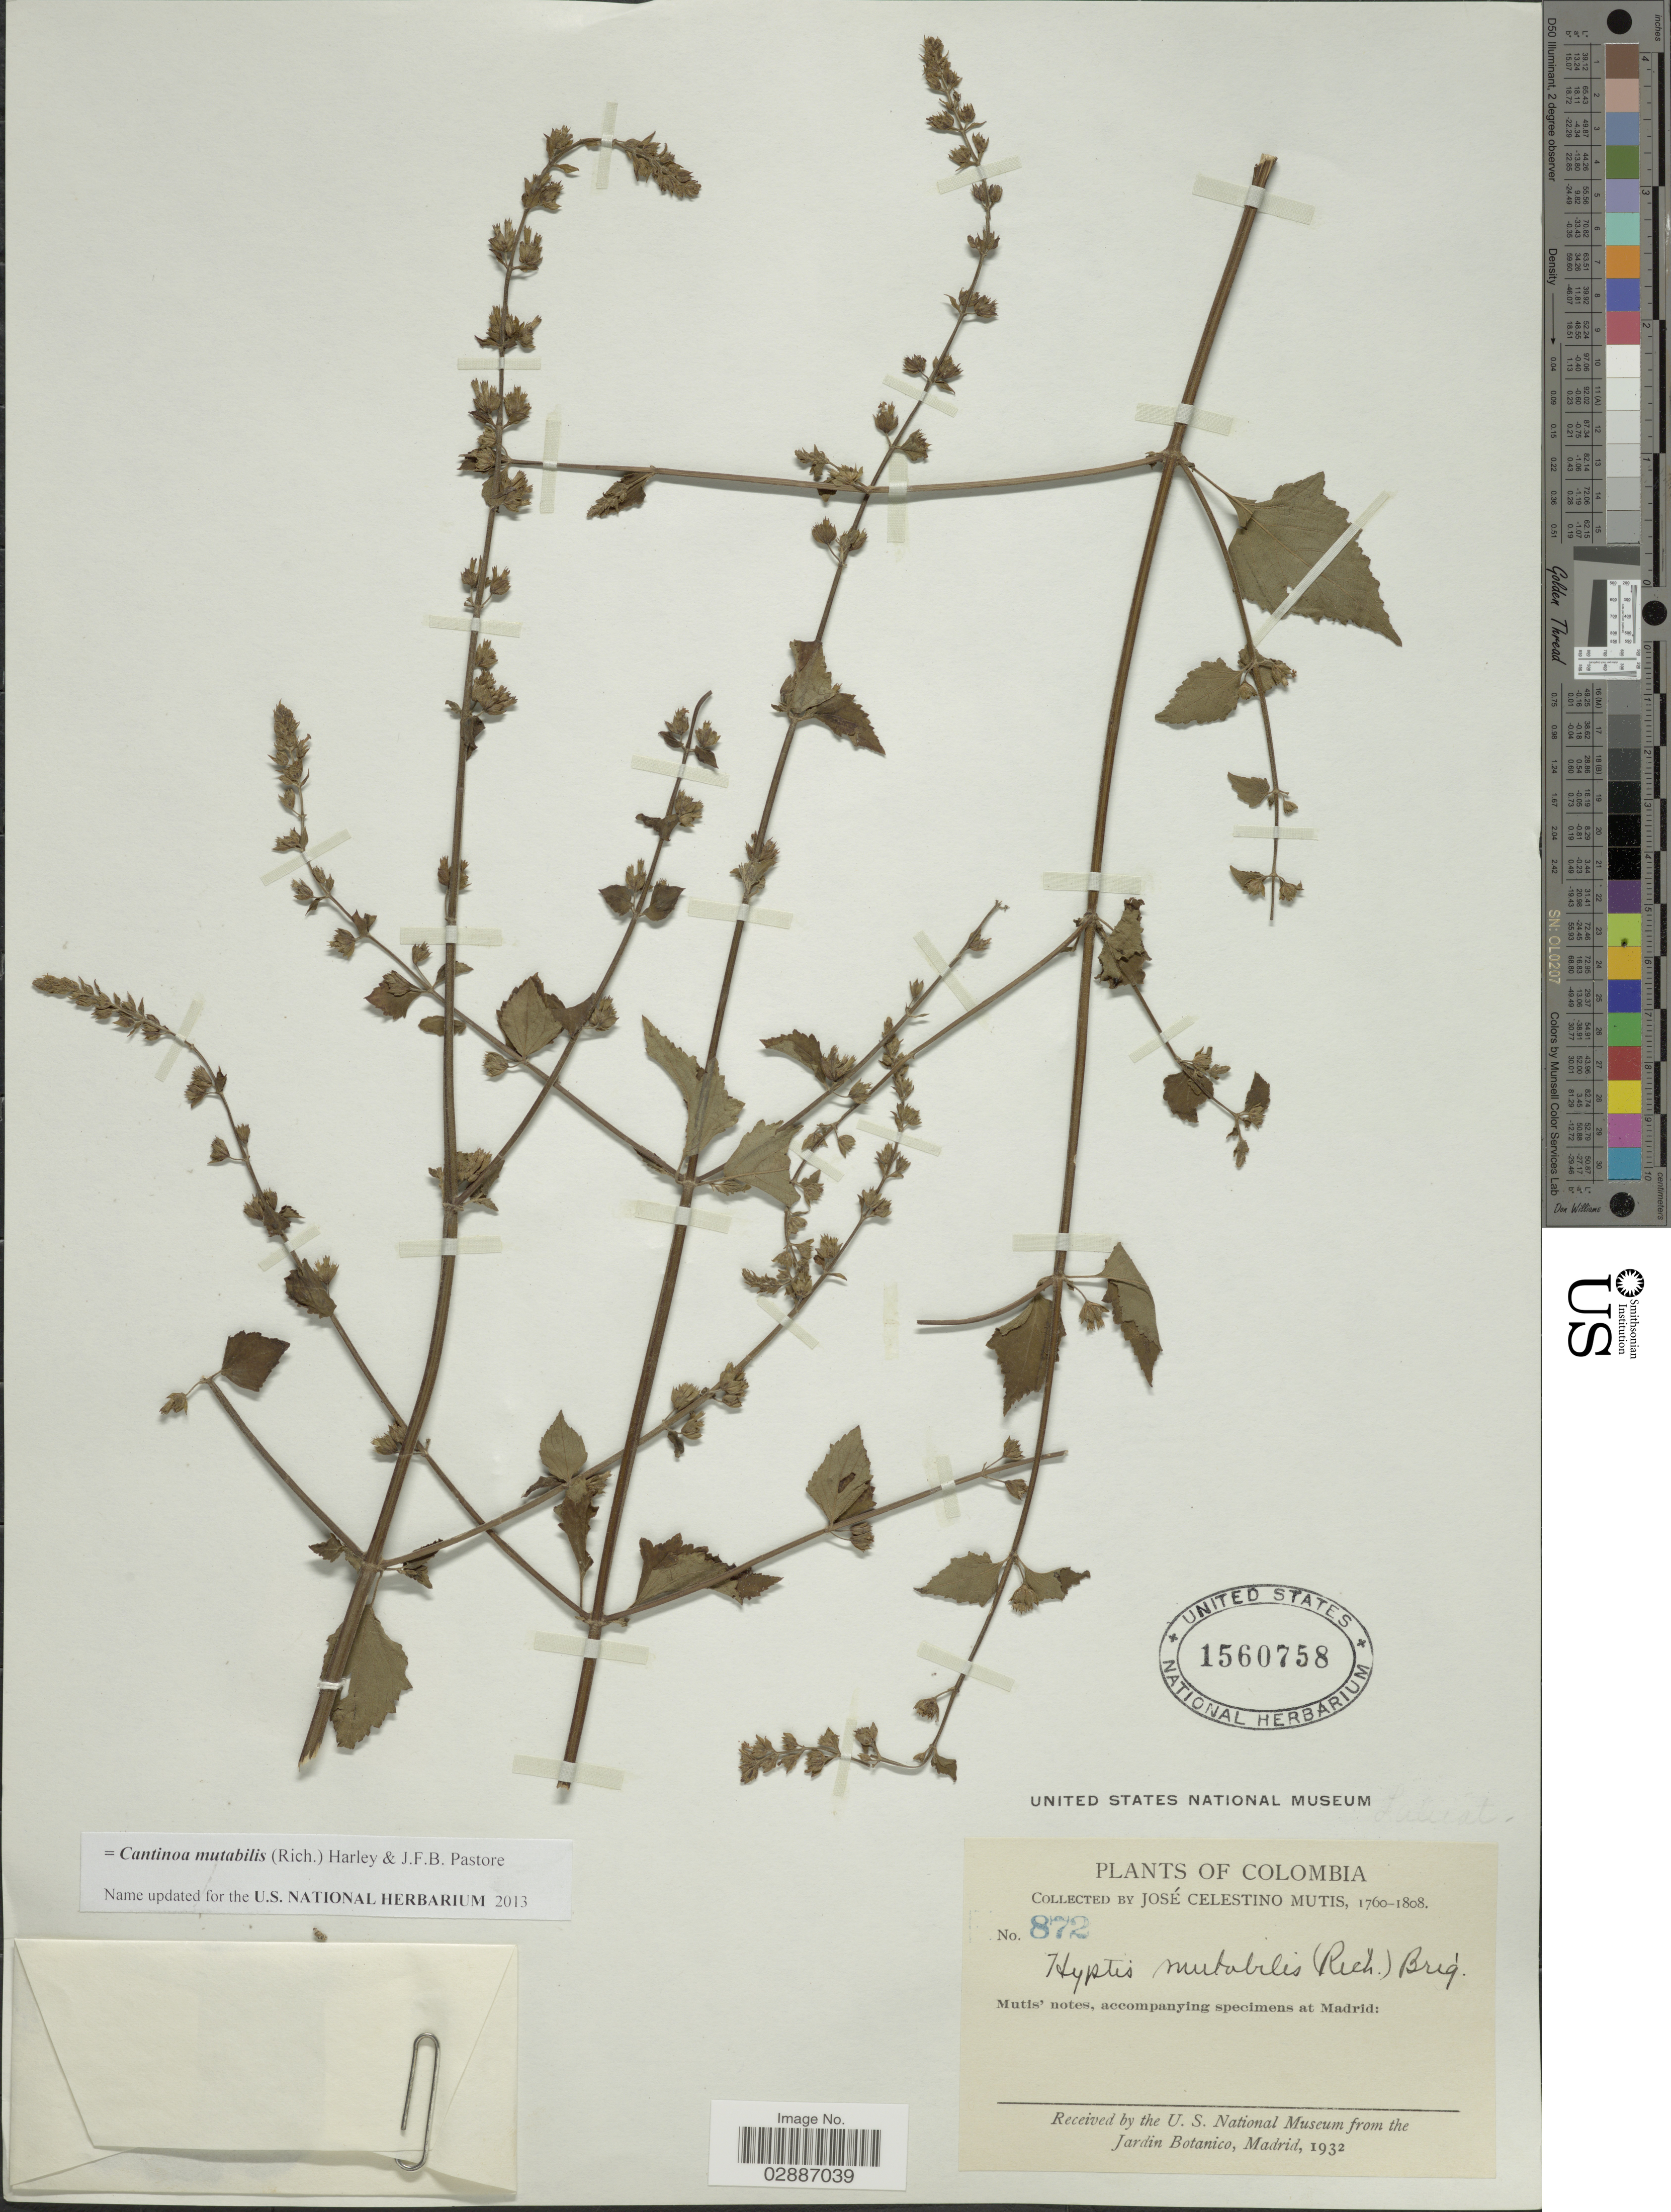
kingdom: Plantae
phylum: Tracheophyta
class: Magnoliopsida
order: Lamiales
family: Lamiaceae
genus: Cantinoa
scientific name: Cantinoa mutabilis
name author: (Epling) Harley & J.F.B. Pastore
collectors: J. C. B. Mutis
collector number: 872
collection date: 1760/1808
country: Colombia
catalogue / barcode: US 1560758